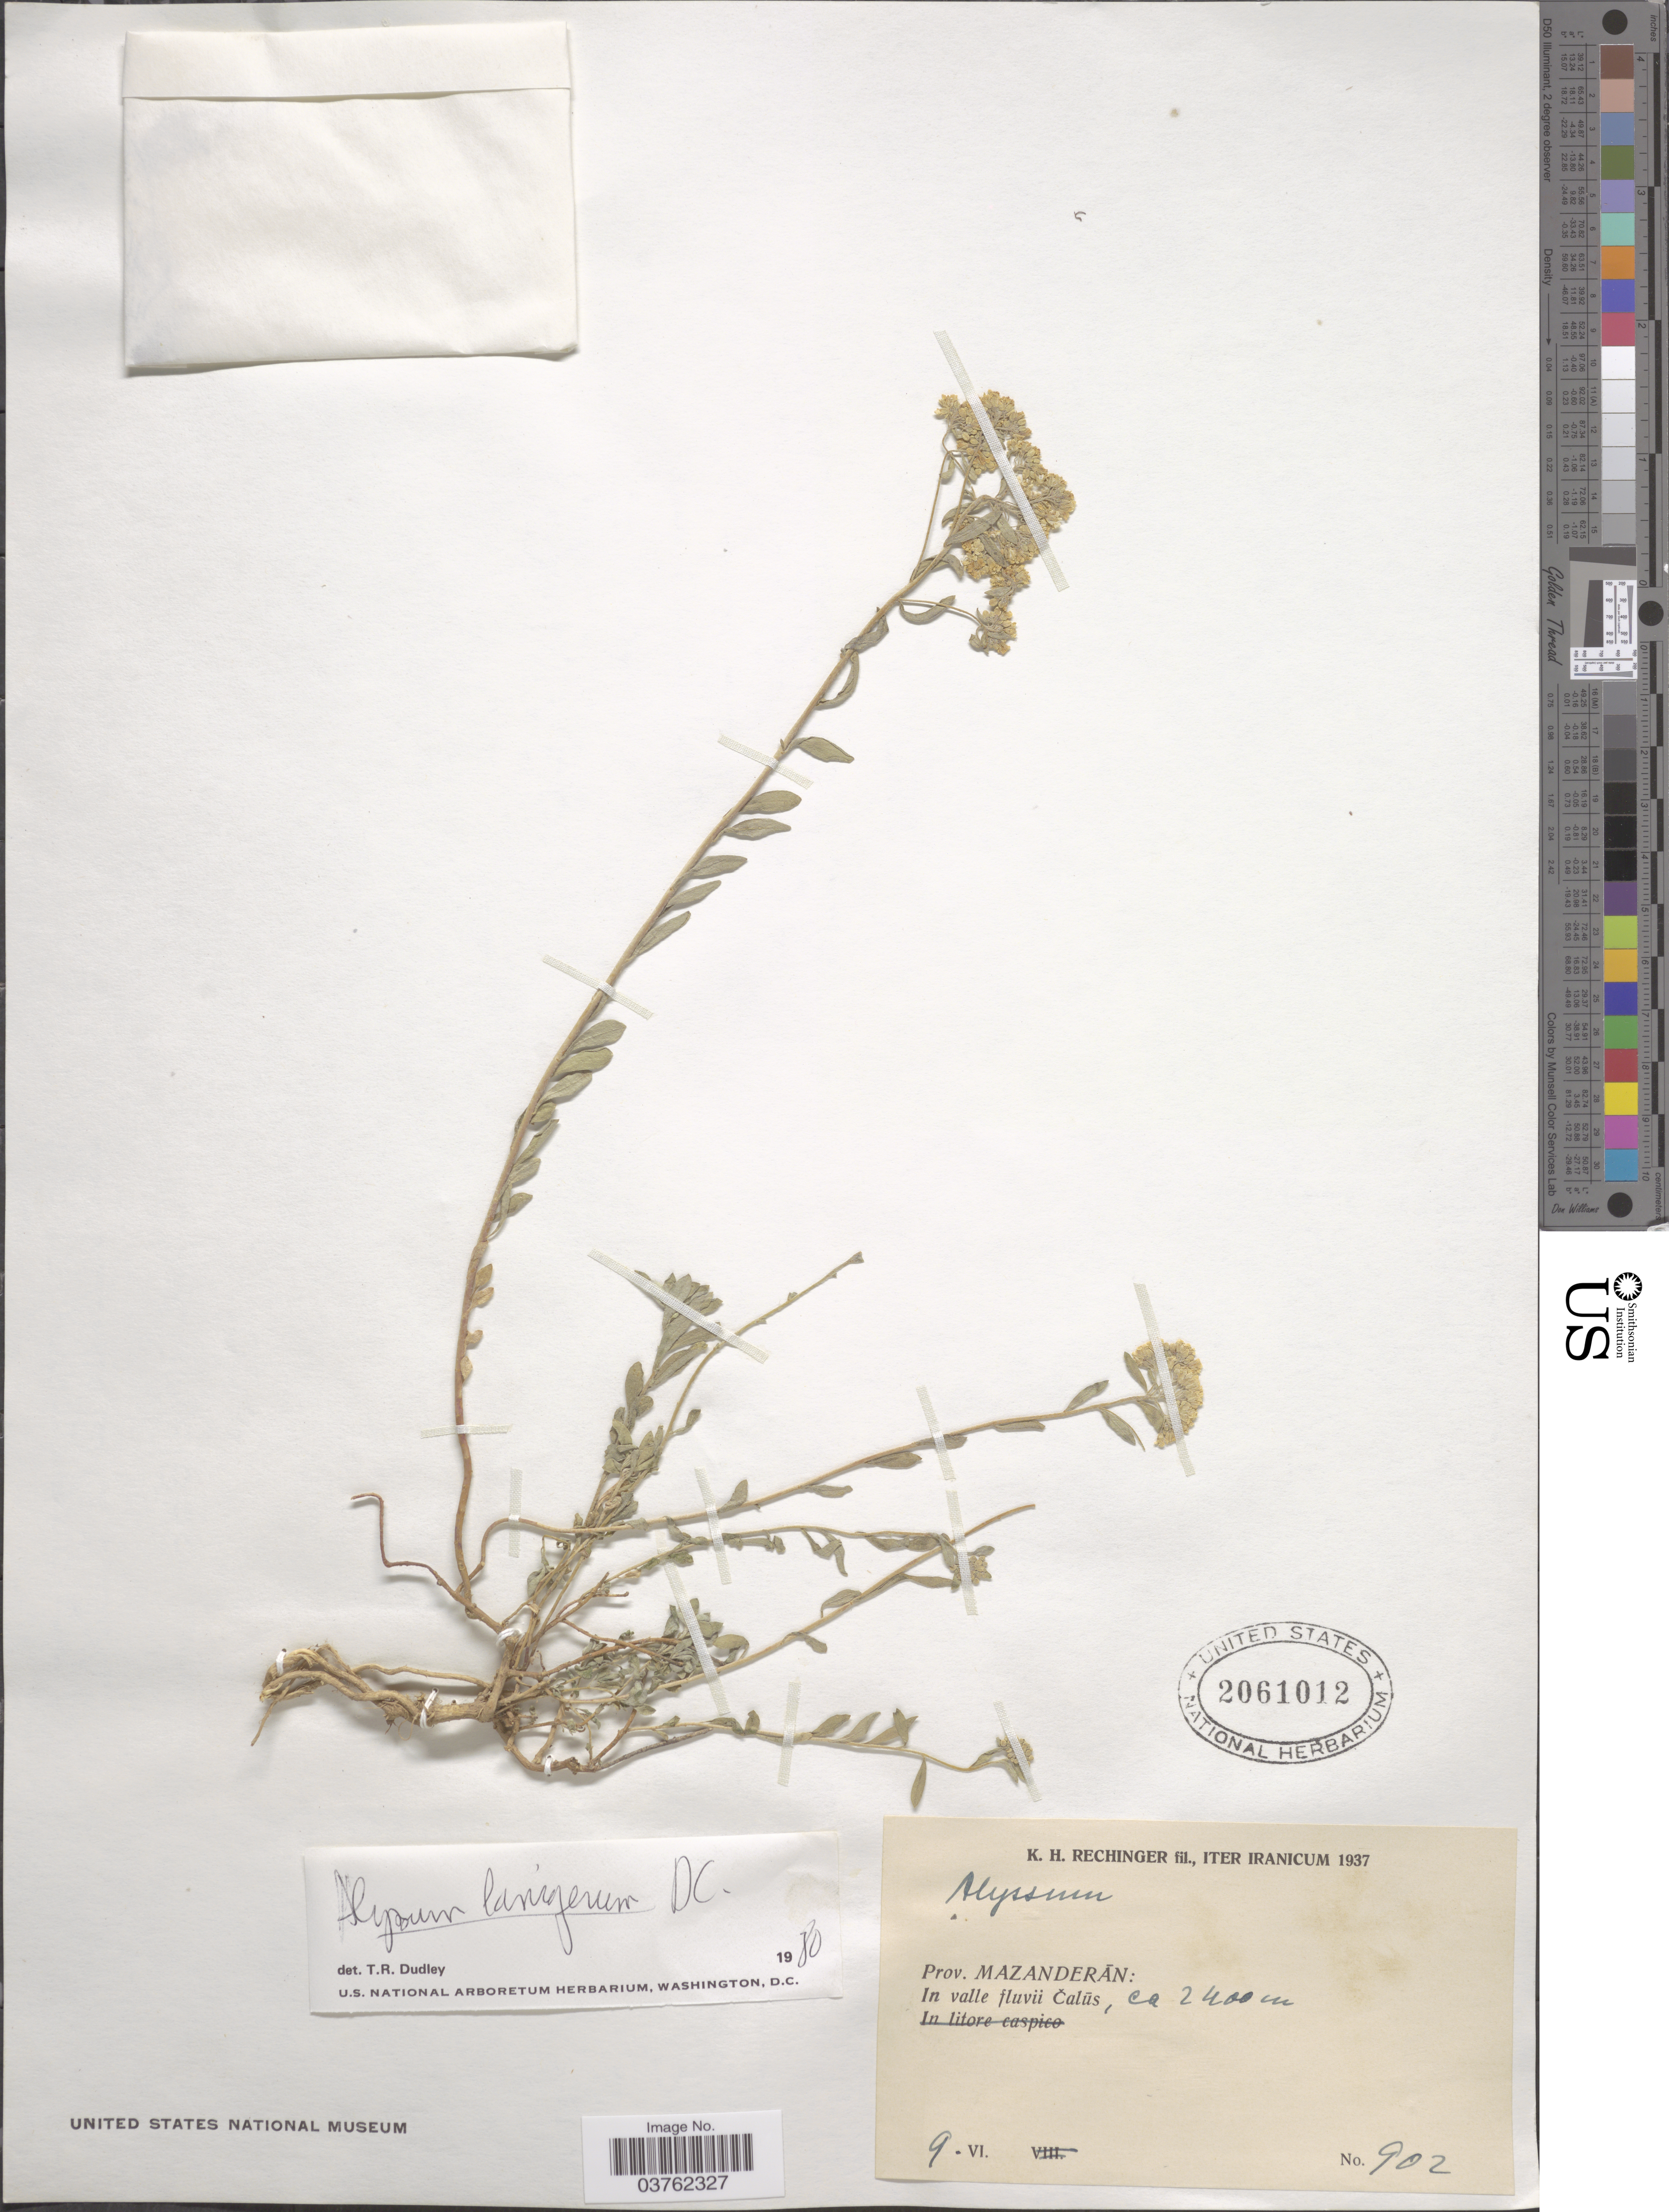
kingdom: Plantae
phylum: Tracheophyta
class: Magnoliopsida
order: Brassicales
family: Brassicaceae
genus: Alyssum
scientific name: Alyssum lanigerum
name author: DC.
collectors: K. H. Rechinger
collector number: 902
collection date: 1937-06-09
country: Iran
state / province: Mazandaran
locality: Iter Iranicum. Prov. Mazanderān: In valle fluvii Čalūs.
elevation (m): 2400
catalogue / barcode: US 2061012